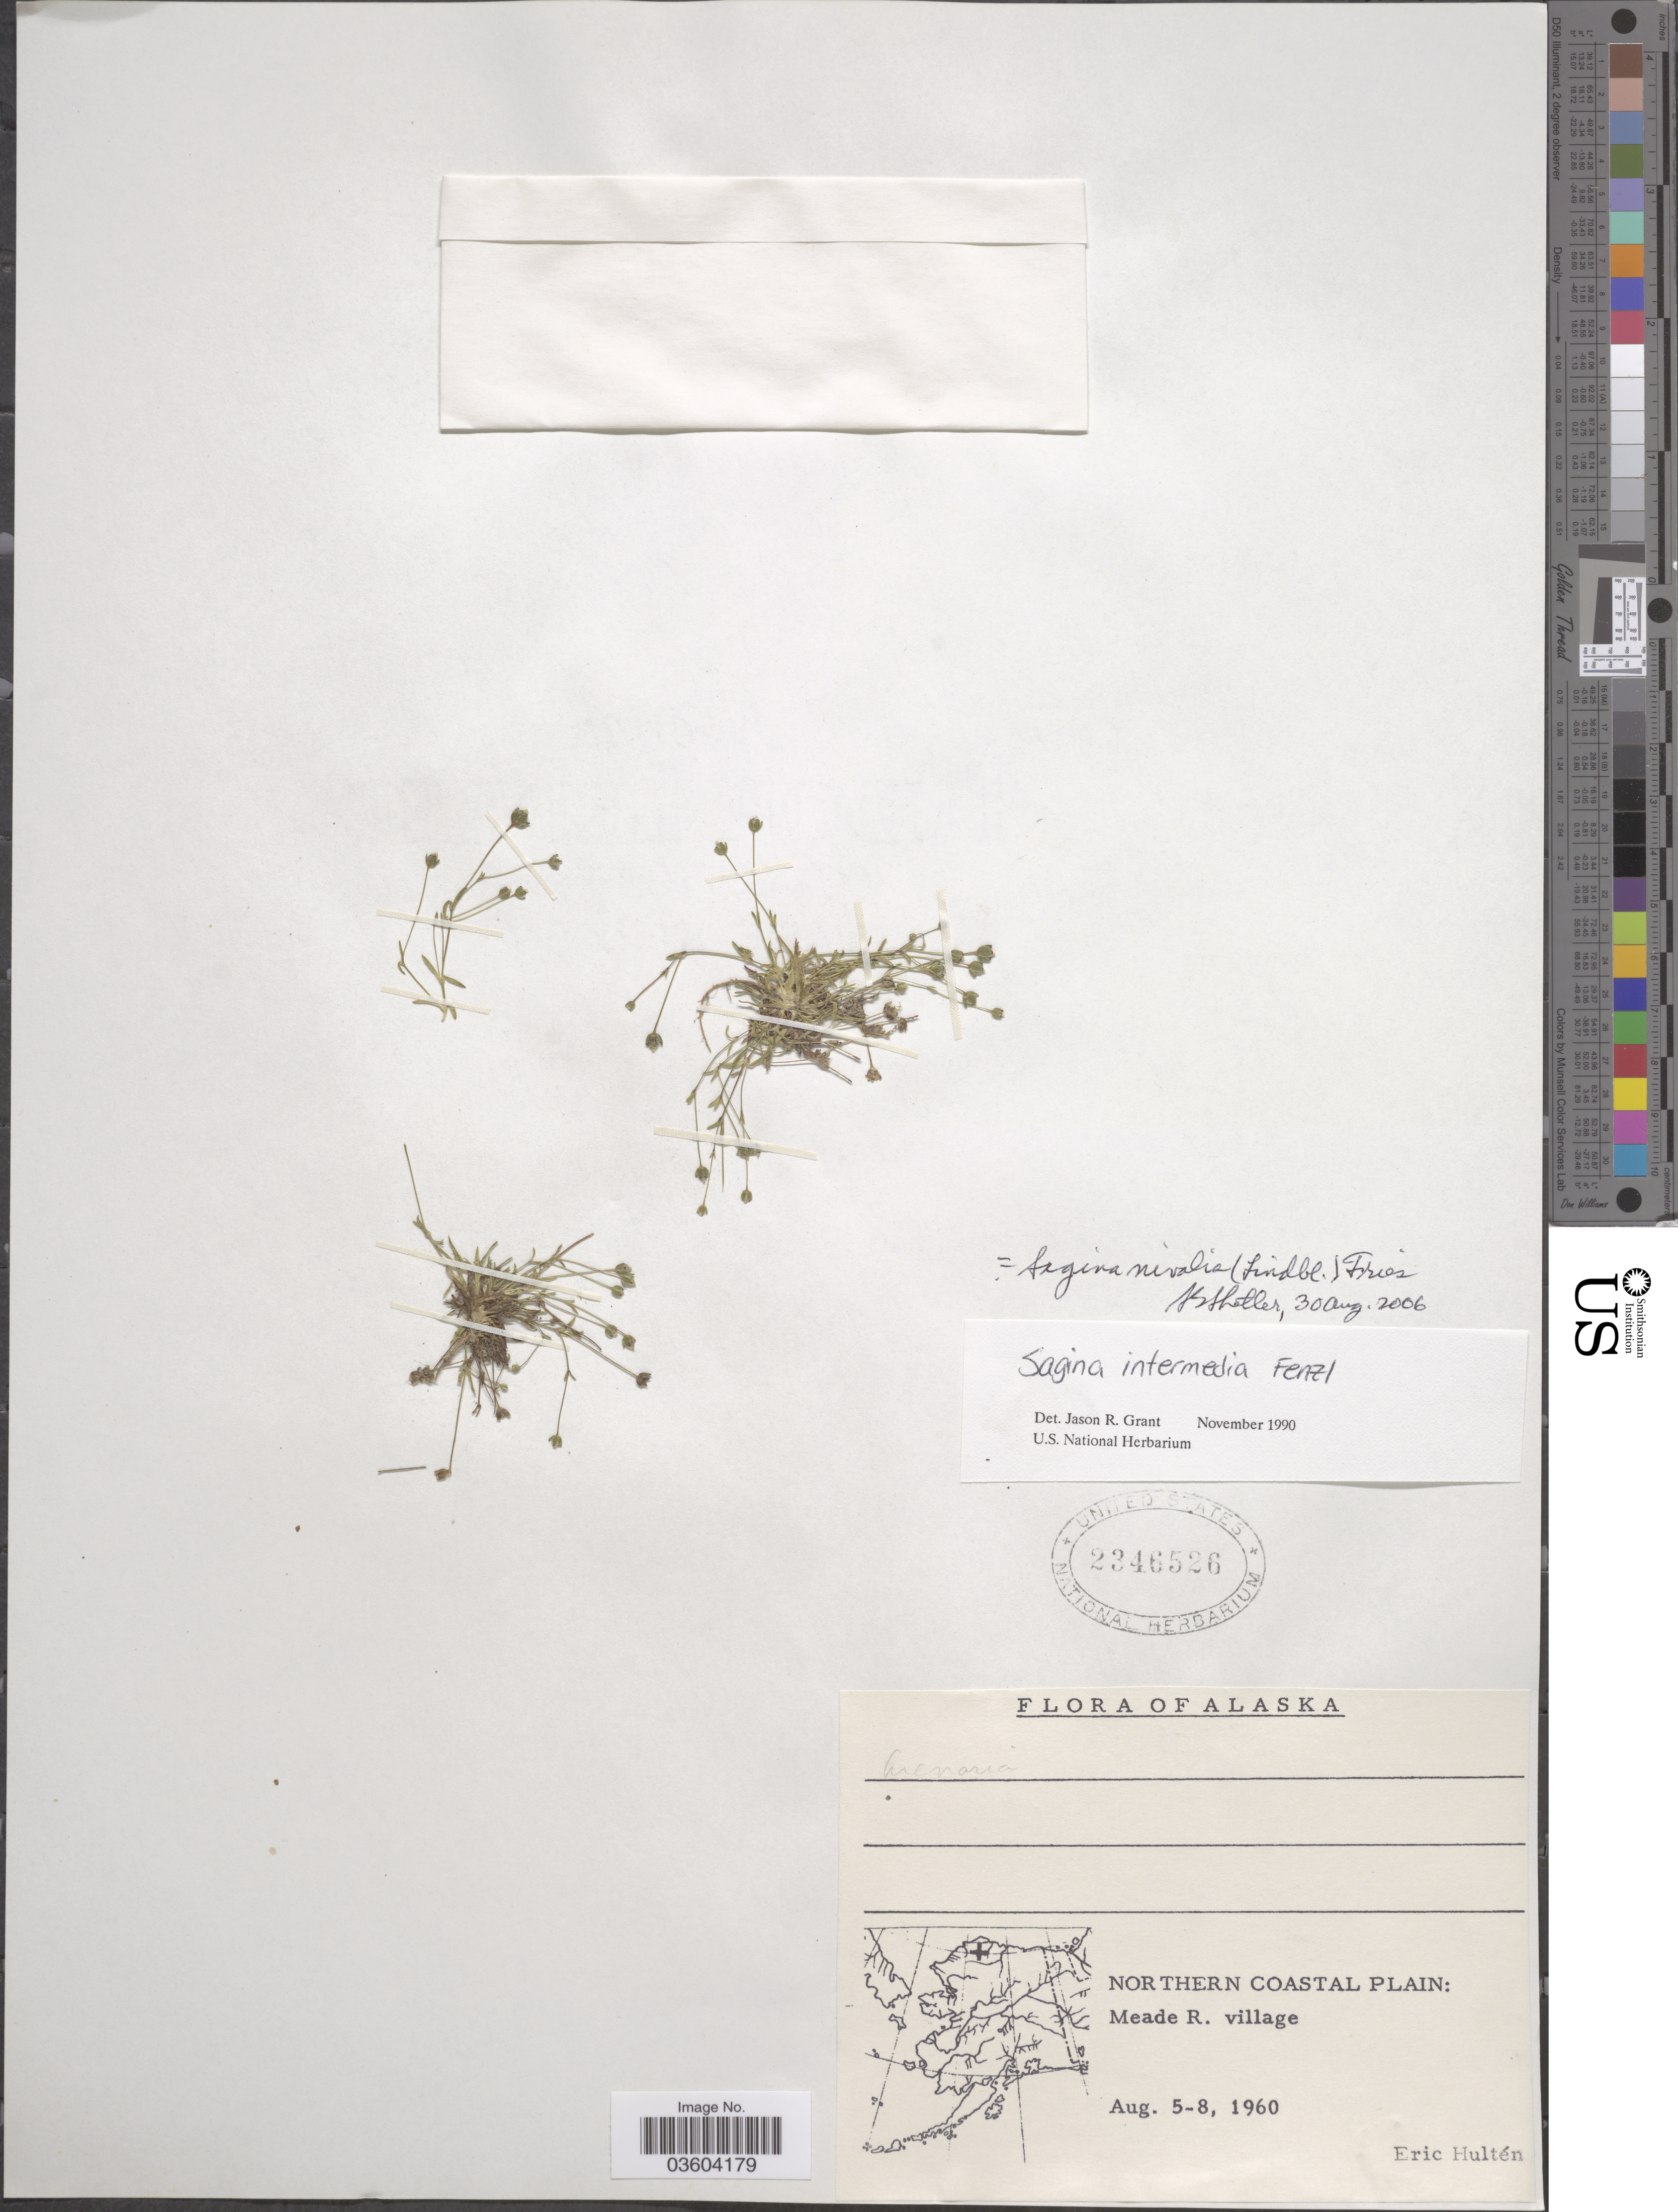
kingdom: Plantae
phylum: Tracheophyta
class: Magnoliopsida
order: Caryophyllales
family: Caryophyllaceae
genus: Sagina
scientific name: Sagina nivalis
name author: (Lindblom) Fr.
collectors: E. G. Hultén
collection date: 1960-08-05/1960-08-08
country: United States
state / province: Alaska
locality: Northern Coastal Plain: Meade R. village.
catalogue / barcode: US 2346526